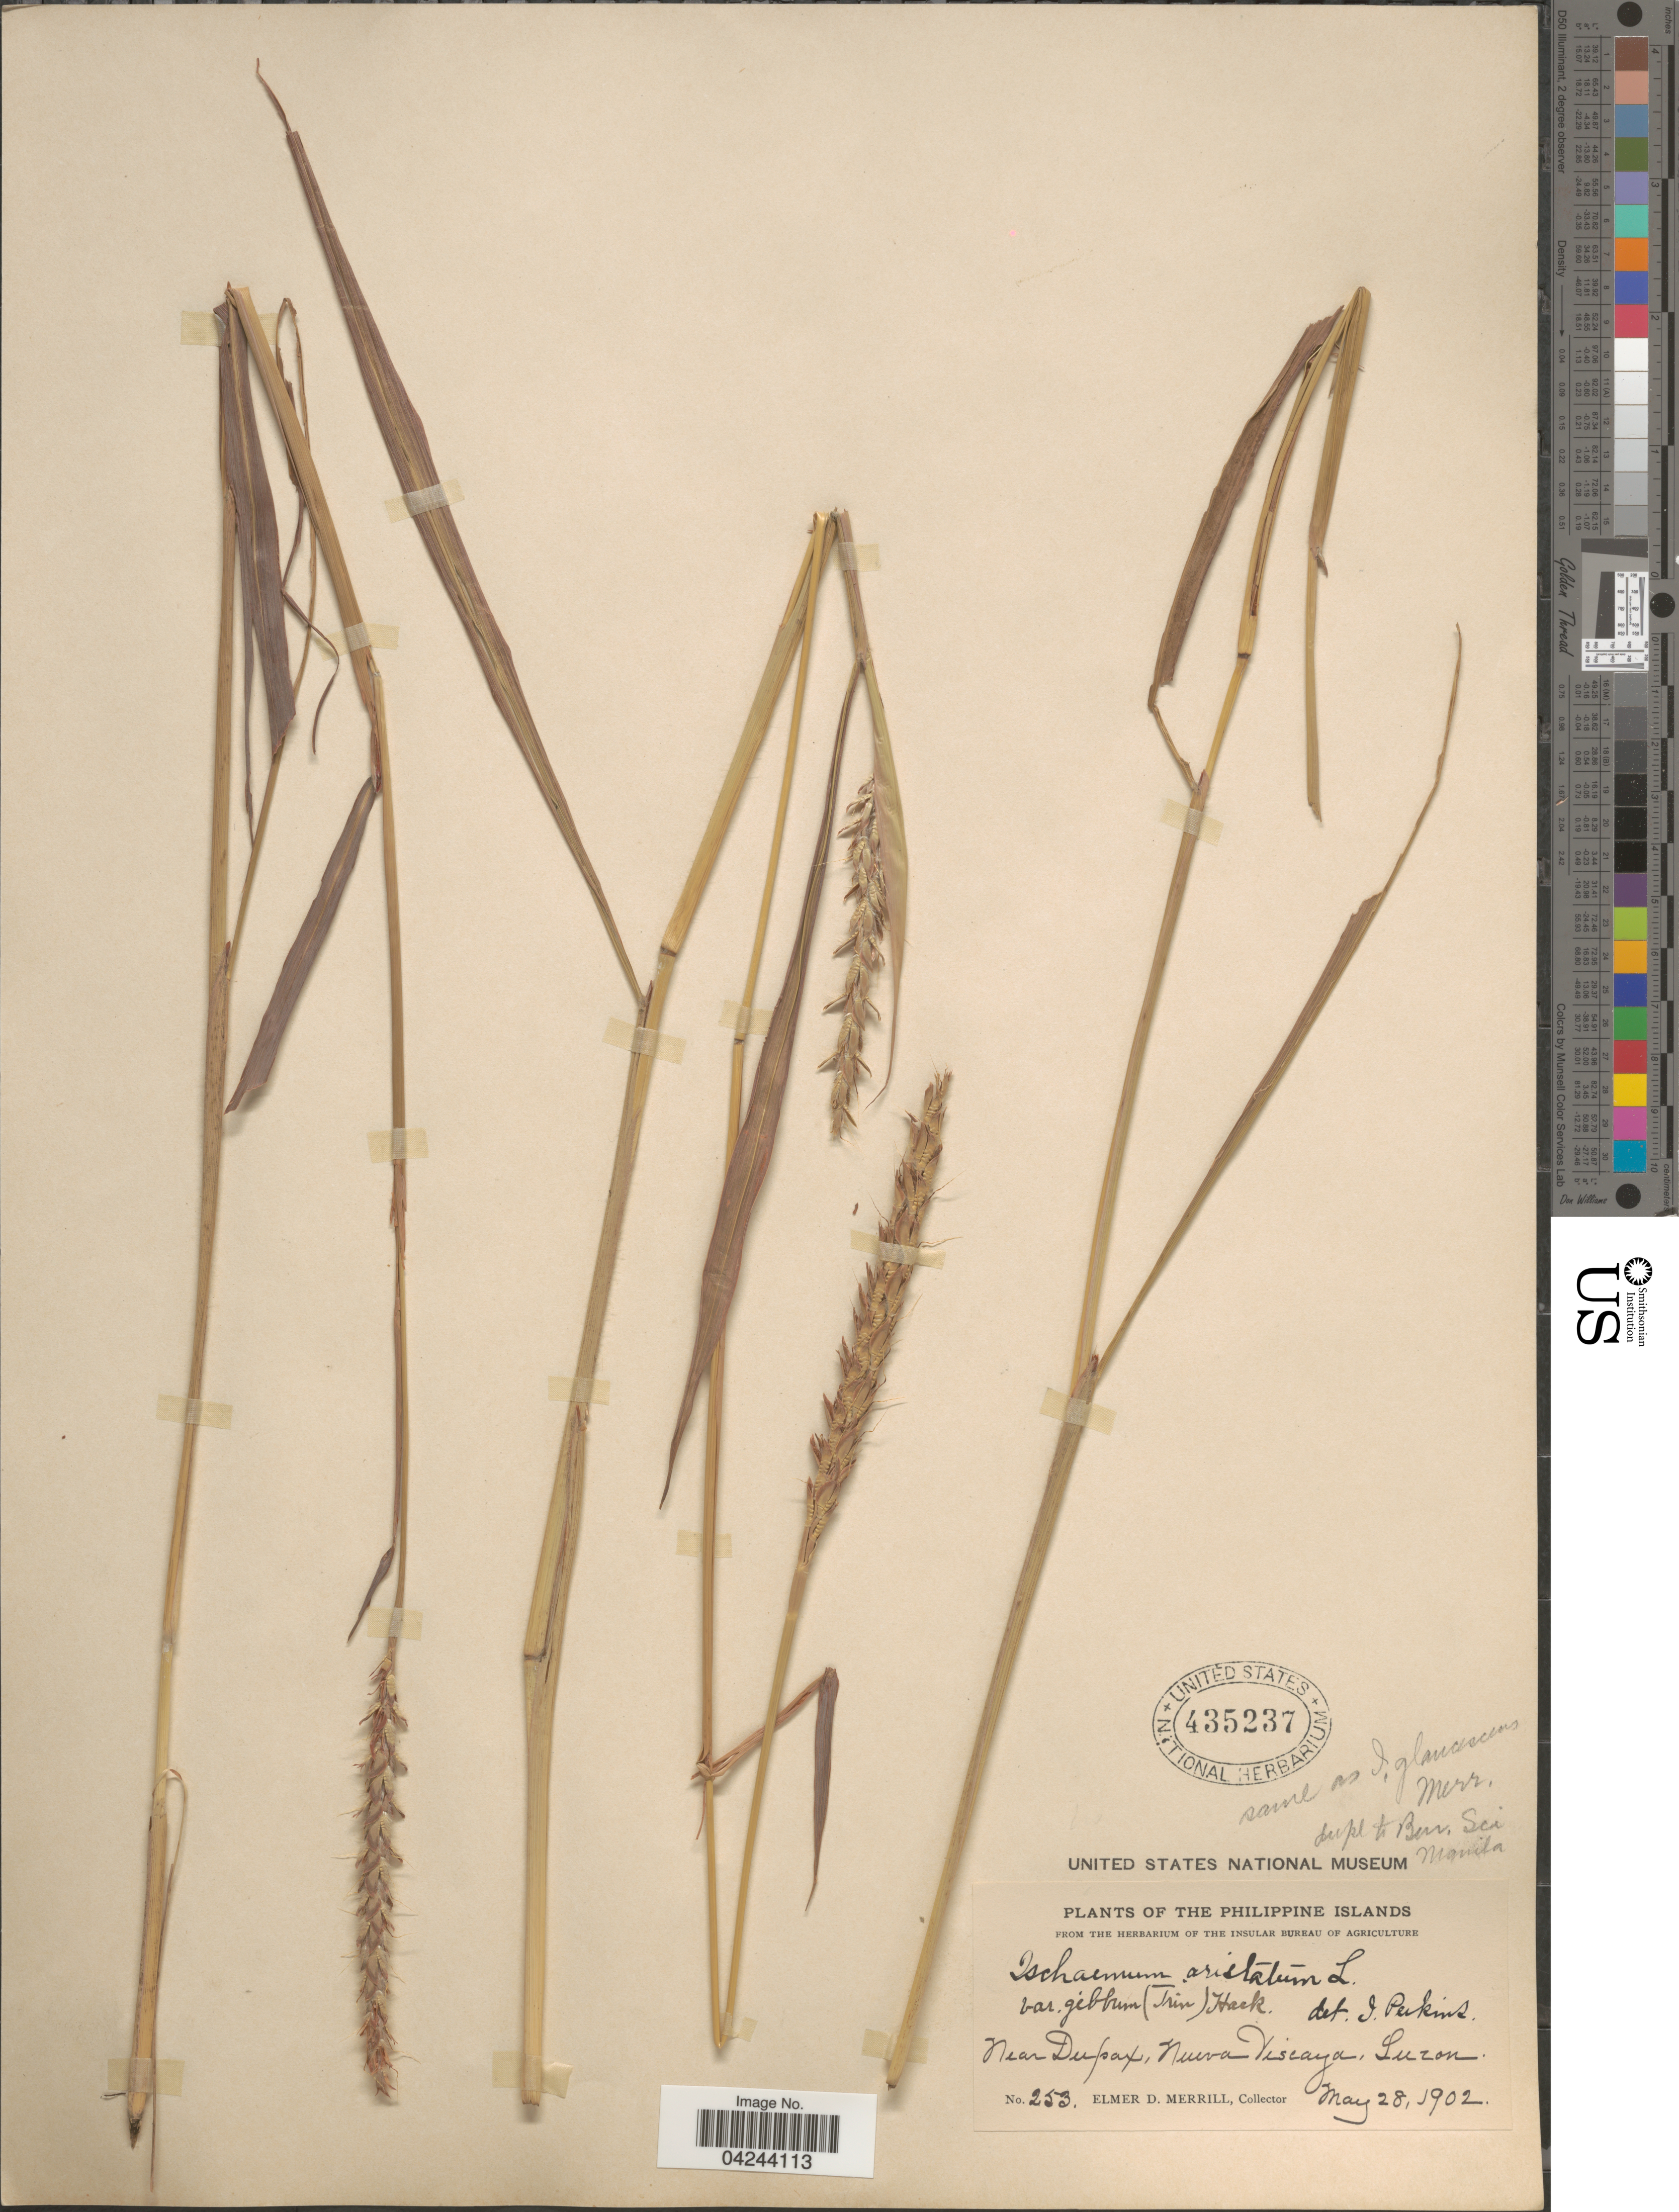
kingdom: Plantae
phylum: Tracheophyta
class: Liliopsida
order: Poales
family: Poaceae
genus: Ischaemum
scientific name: Ischaemum aristatum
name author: L.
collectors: E. D. Merrill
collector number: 253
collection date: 1902-05-28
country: Philippines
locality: The Philippine Islands. Near Dupax, Nueva Viscaya, Luzon.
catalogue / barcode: US 435237